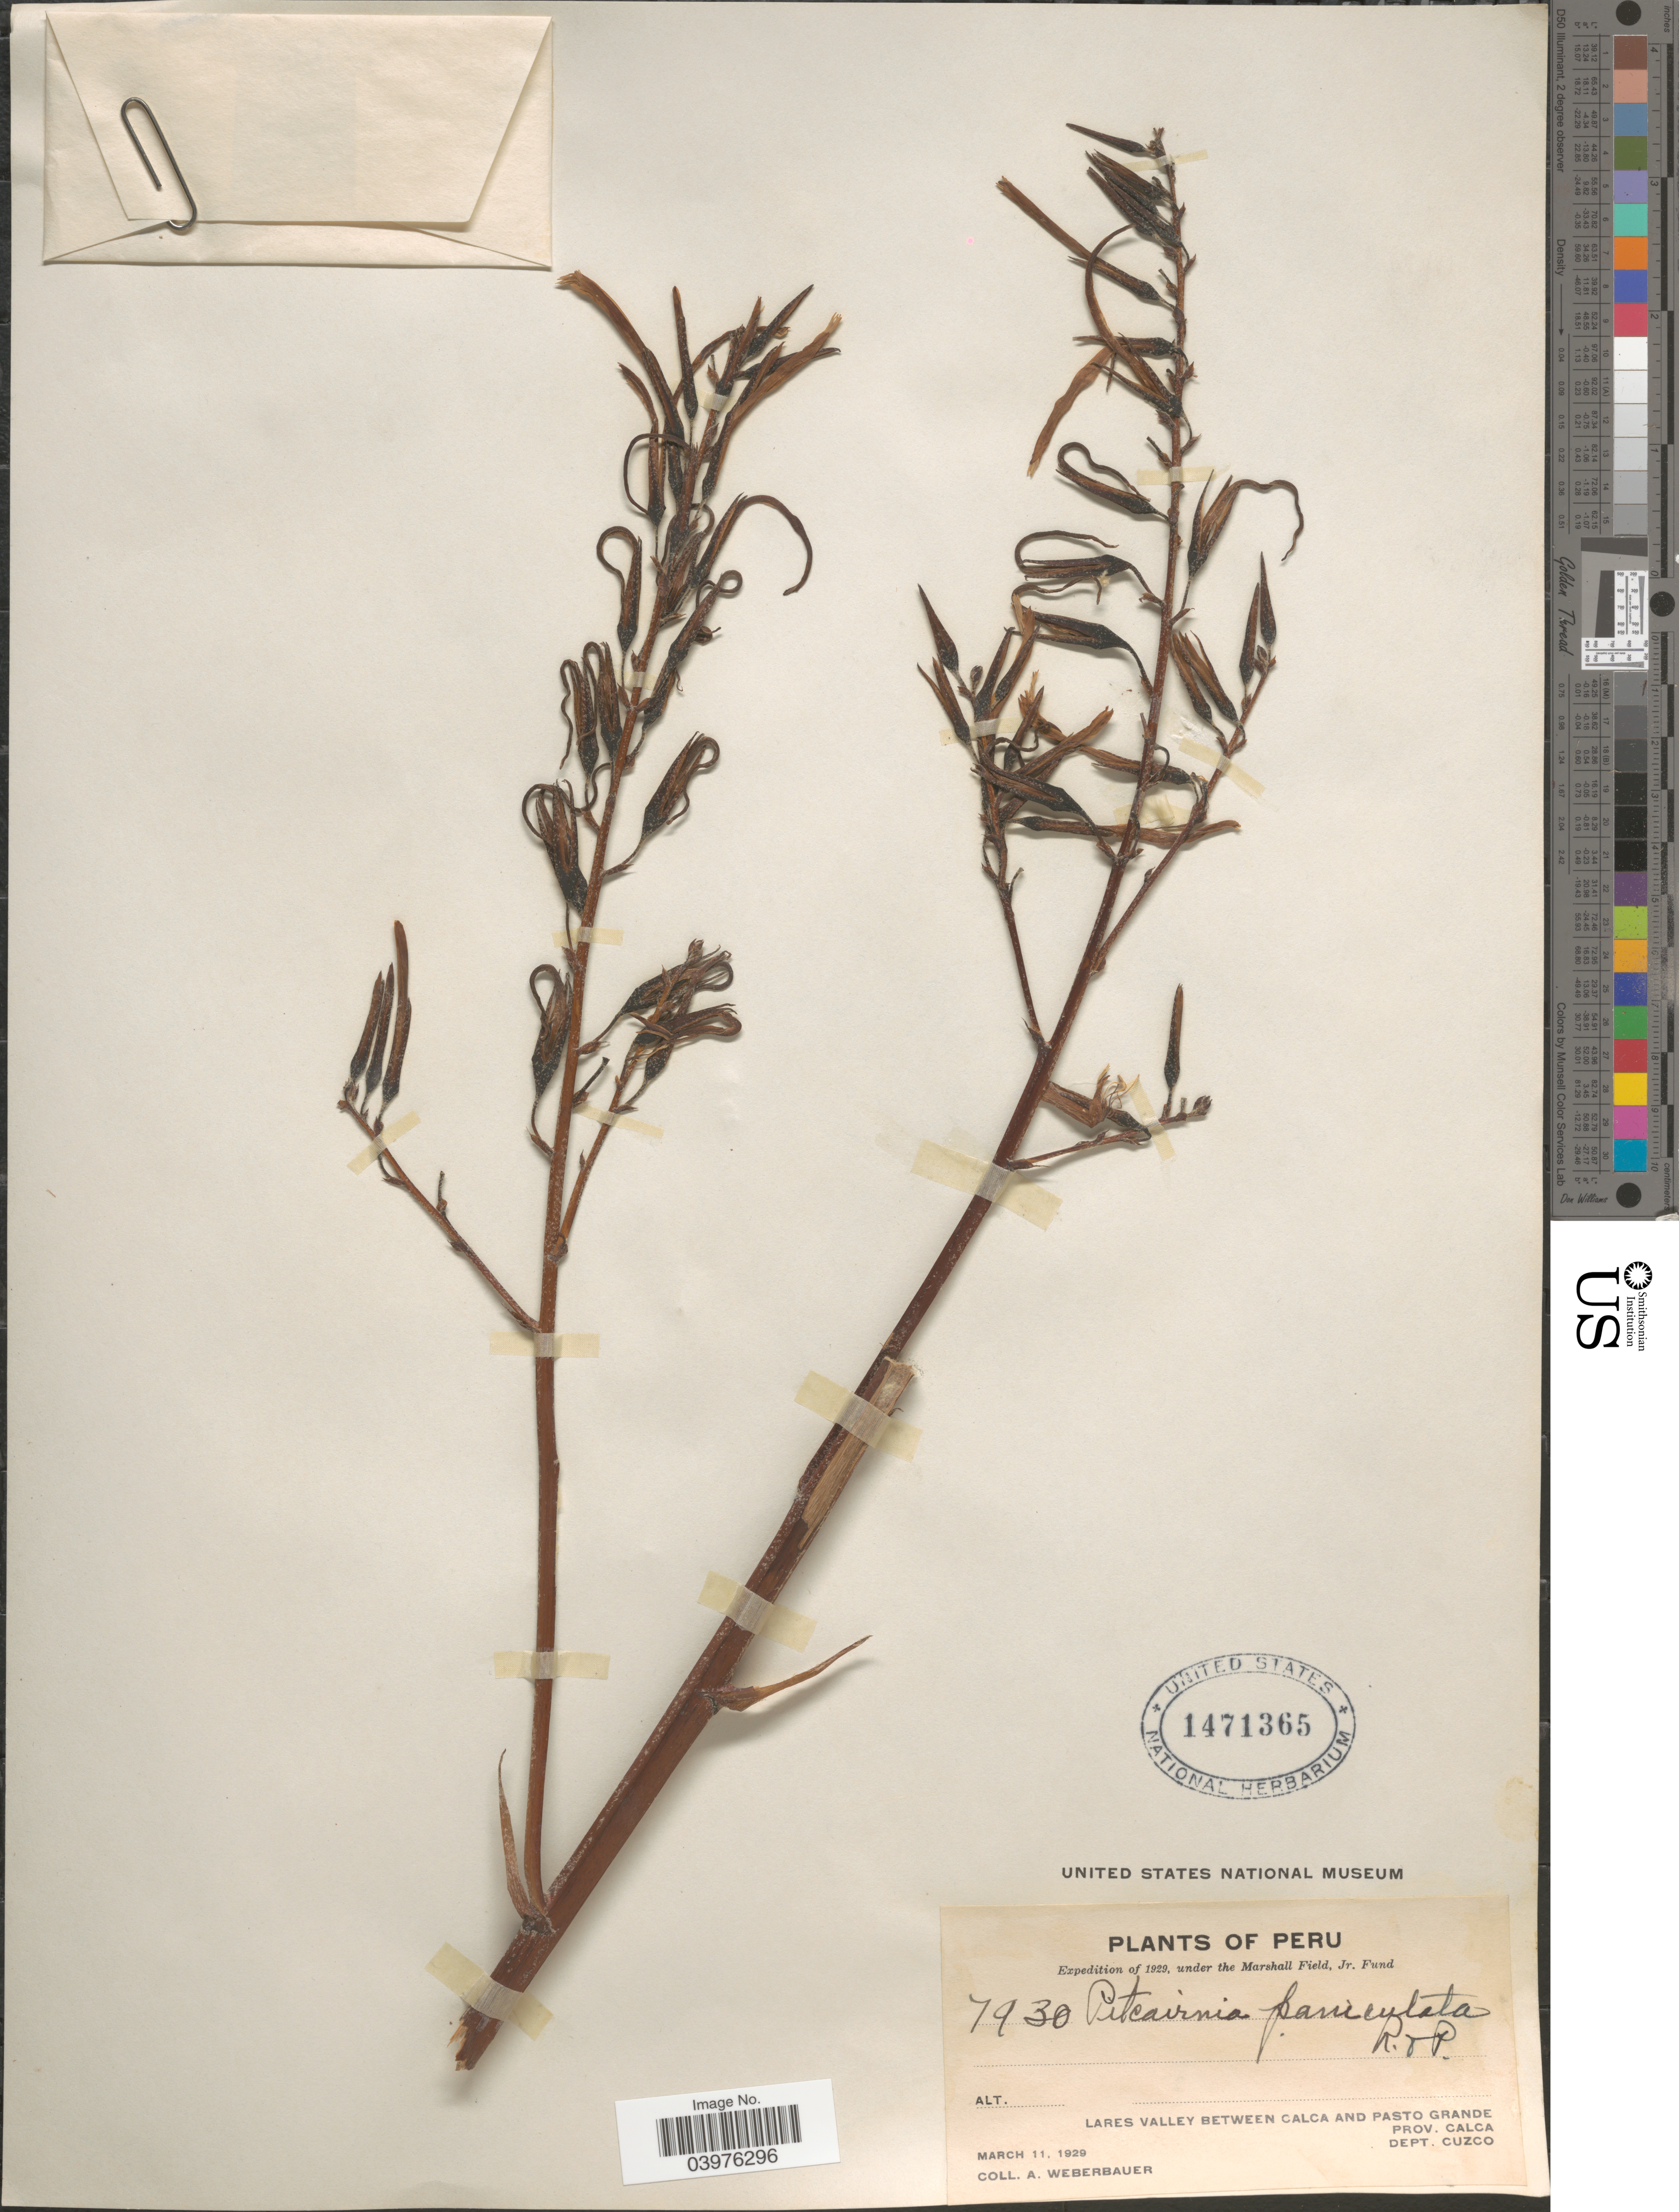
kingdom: Plantae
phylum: Tracheophyta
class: Liliopsida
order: Poales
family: Bromeliaceae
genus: Pitcairnia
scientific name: Pitcairnia paniculata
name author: (Ruiz & Pav.) Ruiz & Pav.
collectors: A. Weberbauer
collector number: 7930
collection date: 1929-03-11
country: Peru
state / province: Cusco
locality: Lares Valley between Calca and Pasto Grande. Prov. Calca. Dept. Cuzco.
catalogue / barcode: US 1471365